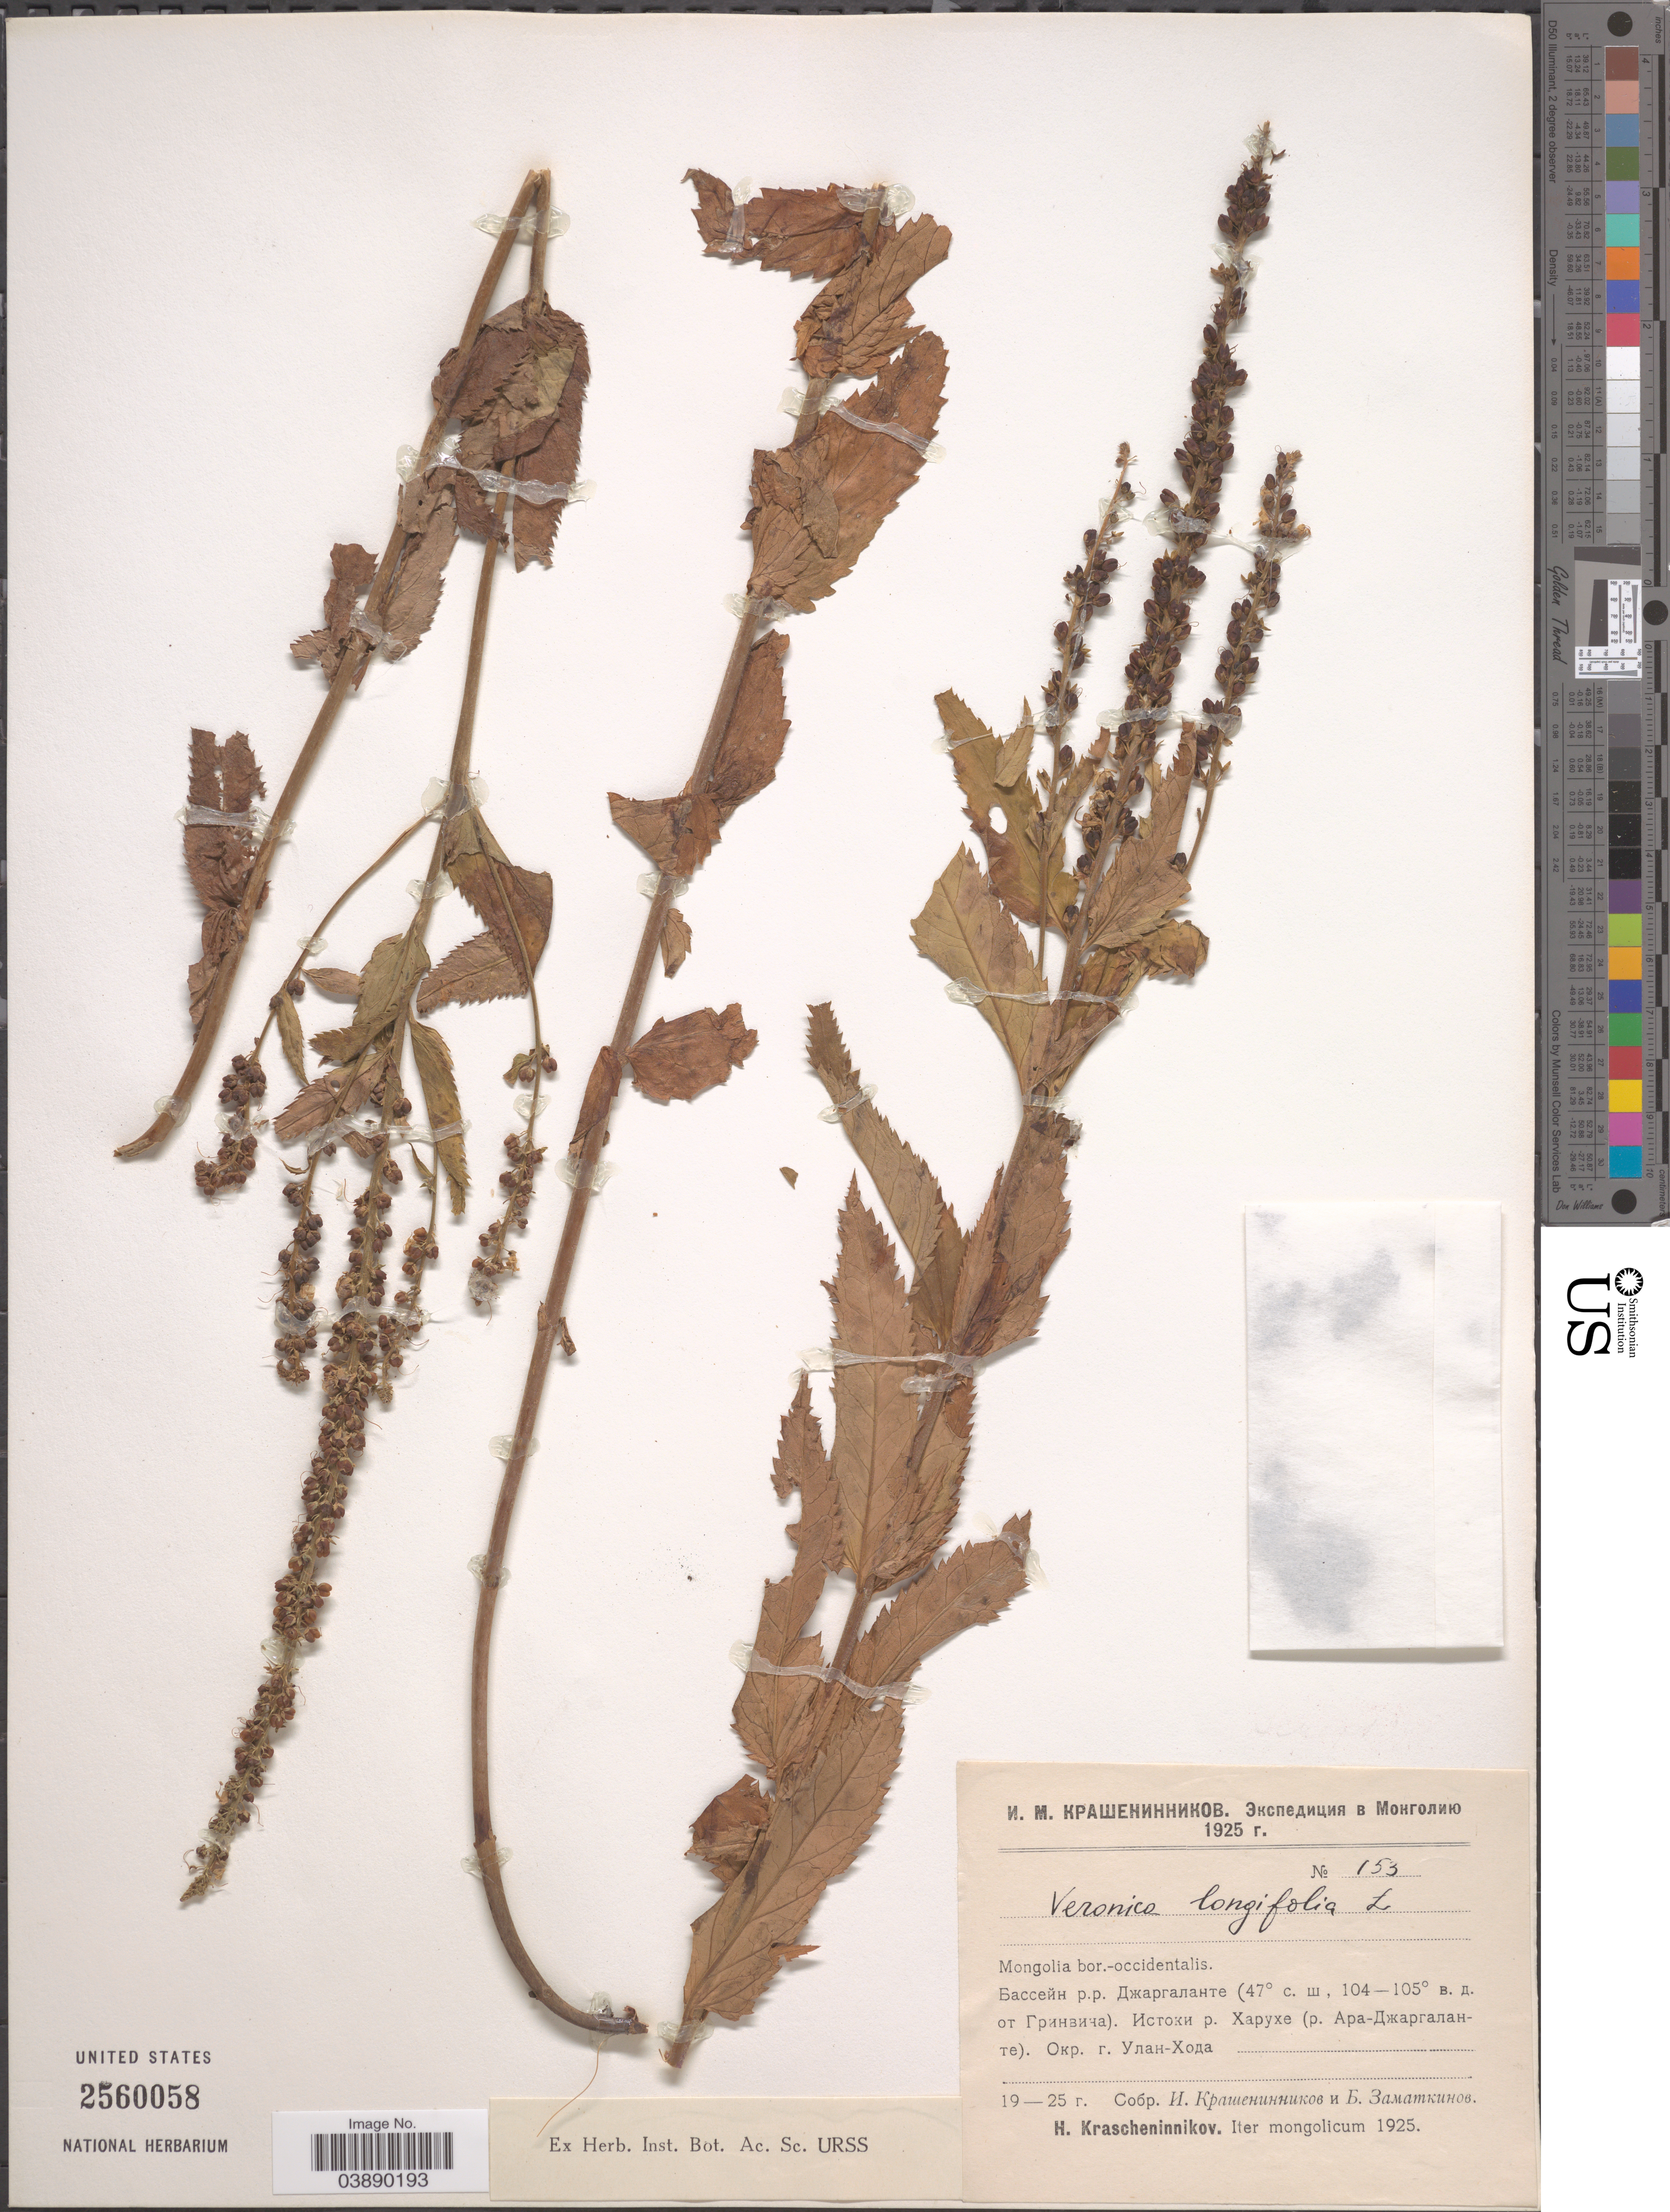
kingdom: Plantae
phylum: Tracheophyta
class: Magnoliopsida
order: Lamiales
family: Plantaginaceae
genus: Veronica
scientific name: Veronica longifolia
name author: L.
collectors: H. Krascheninnikov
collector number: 153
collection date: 1925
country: Mongolia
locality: Mongolia bor. occidentalis. [Foreign script]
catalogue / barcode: US 2560058